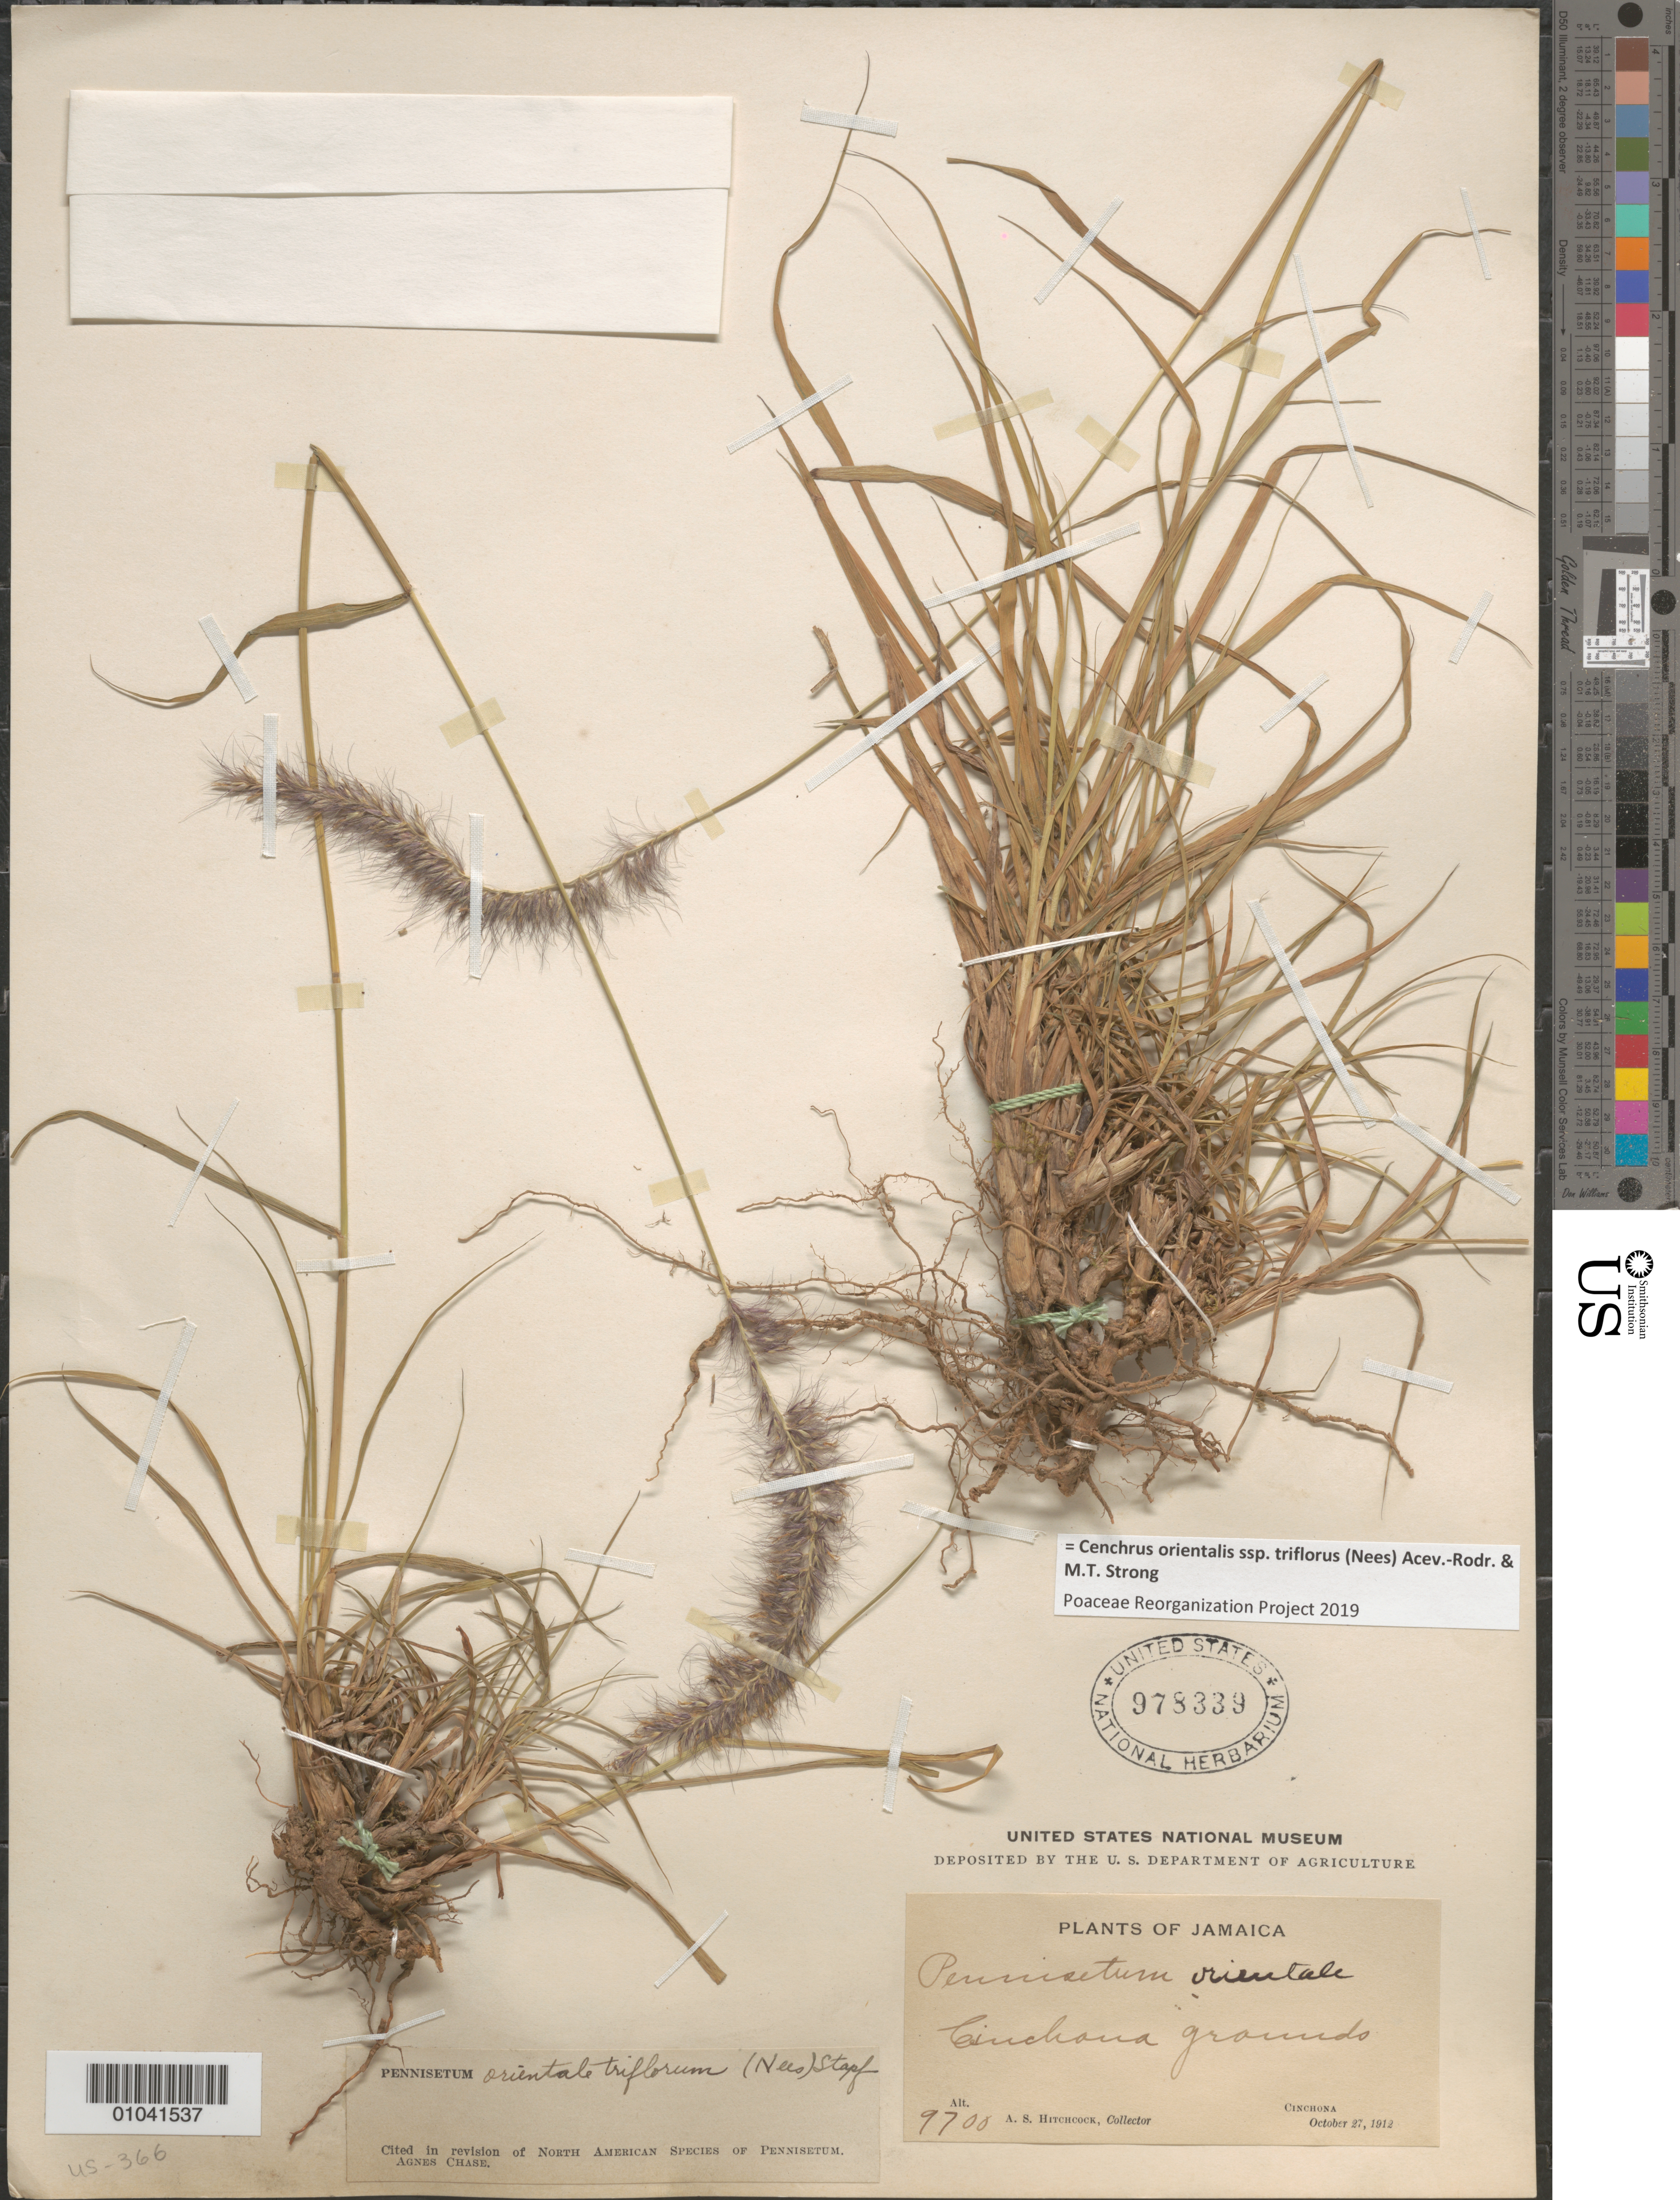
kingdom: Plantae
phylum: Tracheophyta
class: Liliopsida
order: Poales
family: Poaceae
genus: Cenchrus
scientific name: Cenchrus orientalis subsp. triflorus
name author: (Nees) Acev.-Rodr. & M.T. Strong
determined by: Poaceae Reorganization Project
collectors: A. S. Hitchcock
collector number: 9700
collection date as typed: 27 Oct 1912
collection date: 1912-10-27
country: Jamaica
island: Jamaica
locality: Cinchona grounds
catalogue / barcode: US 978339